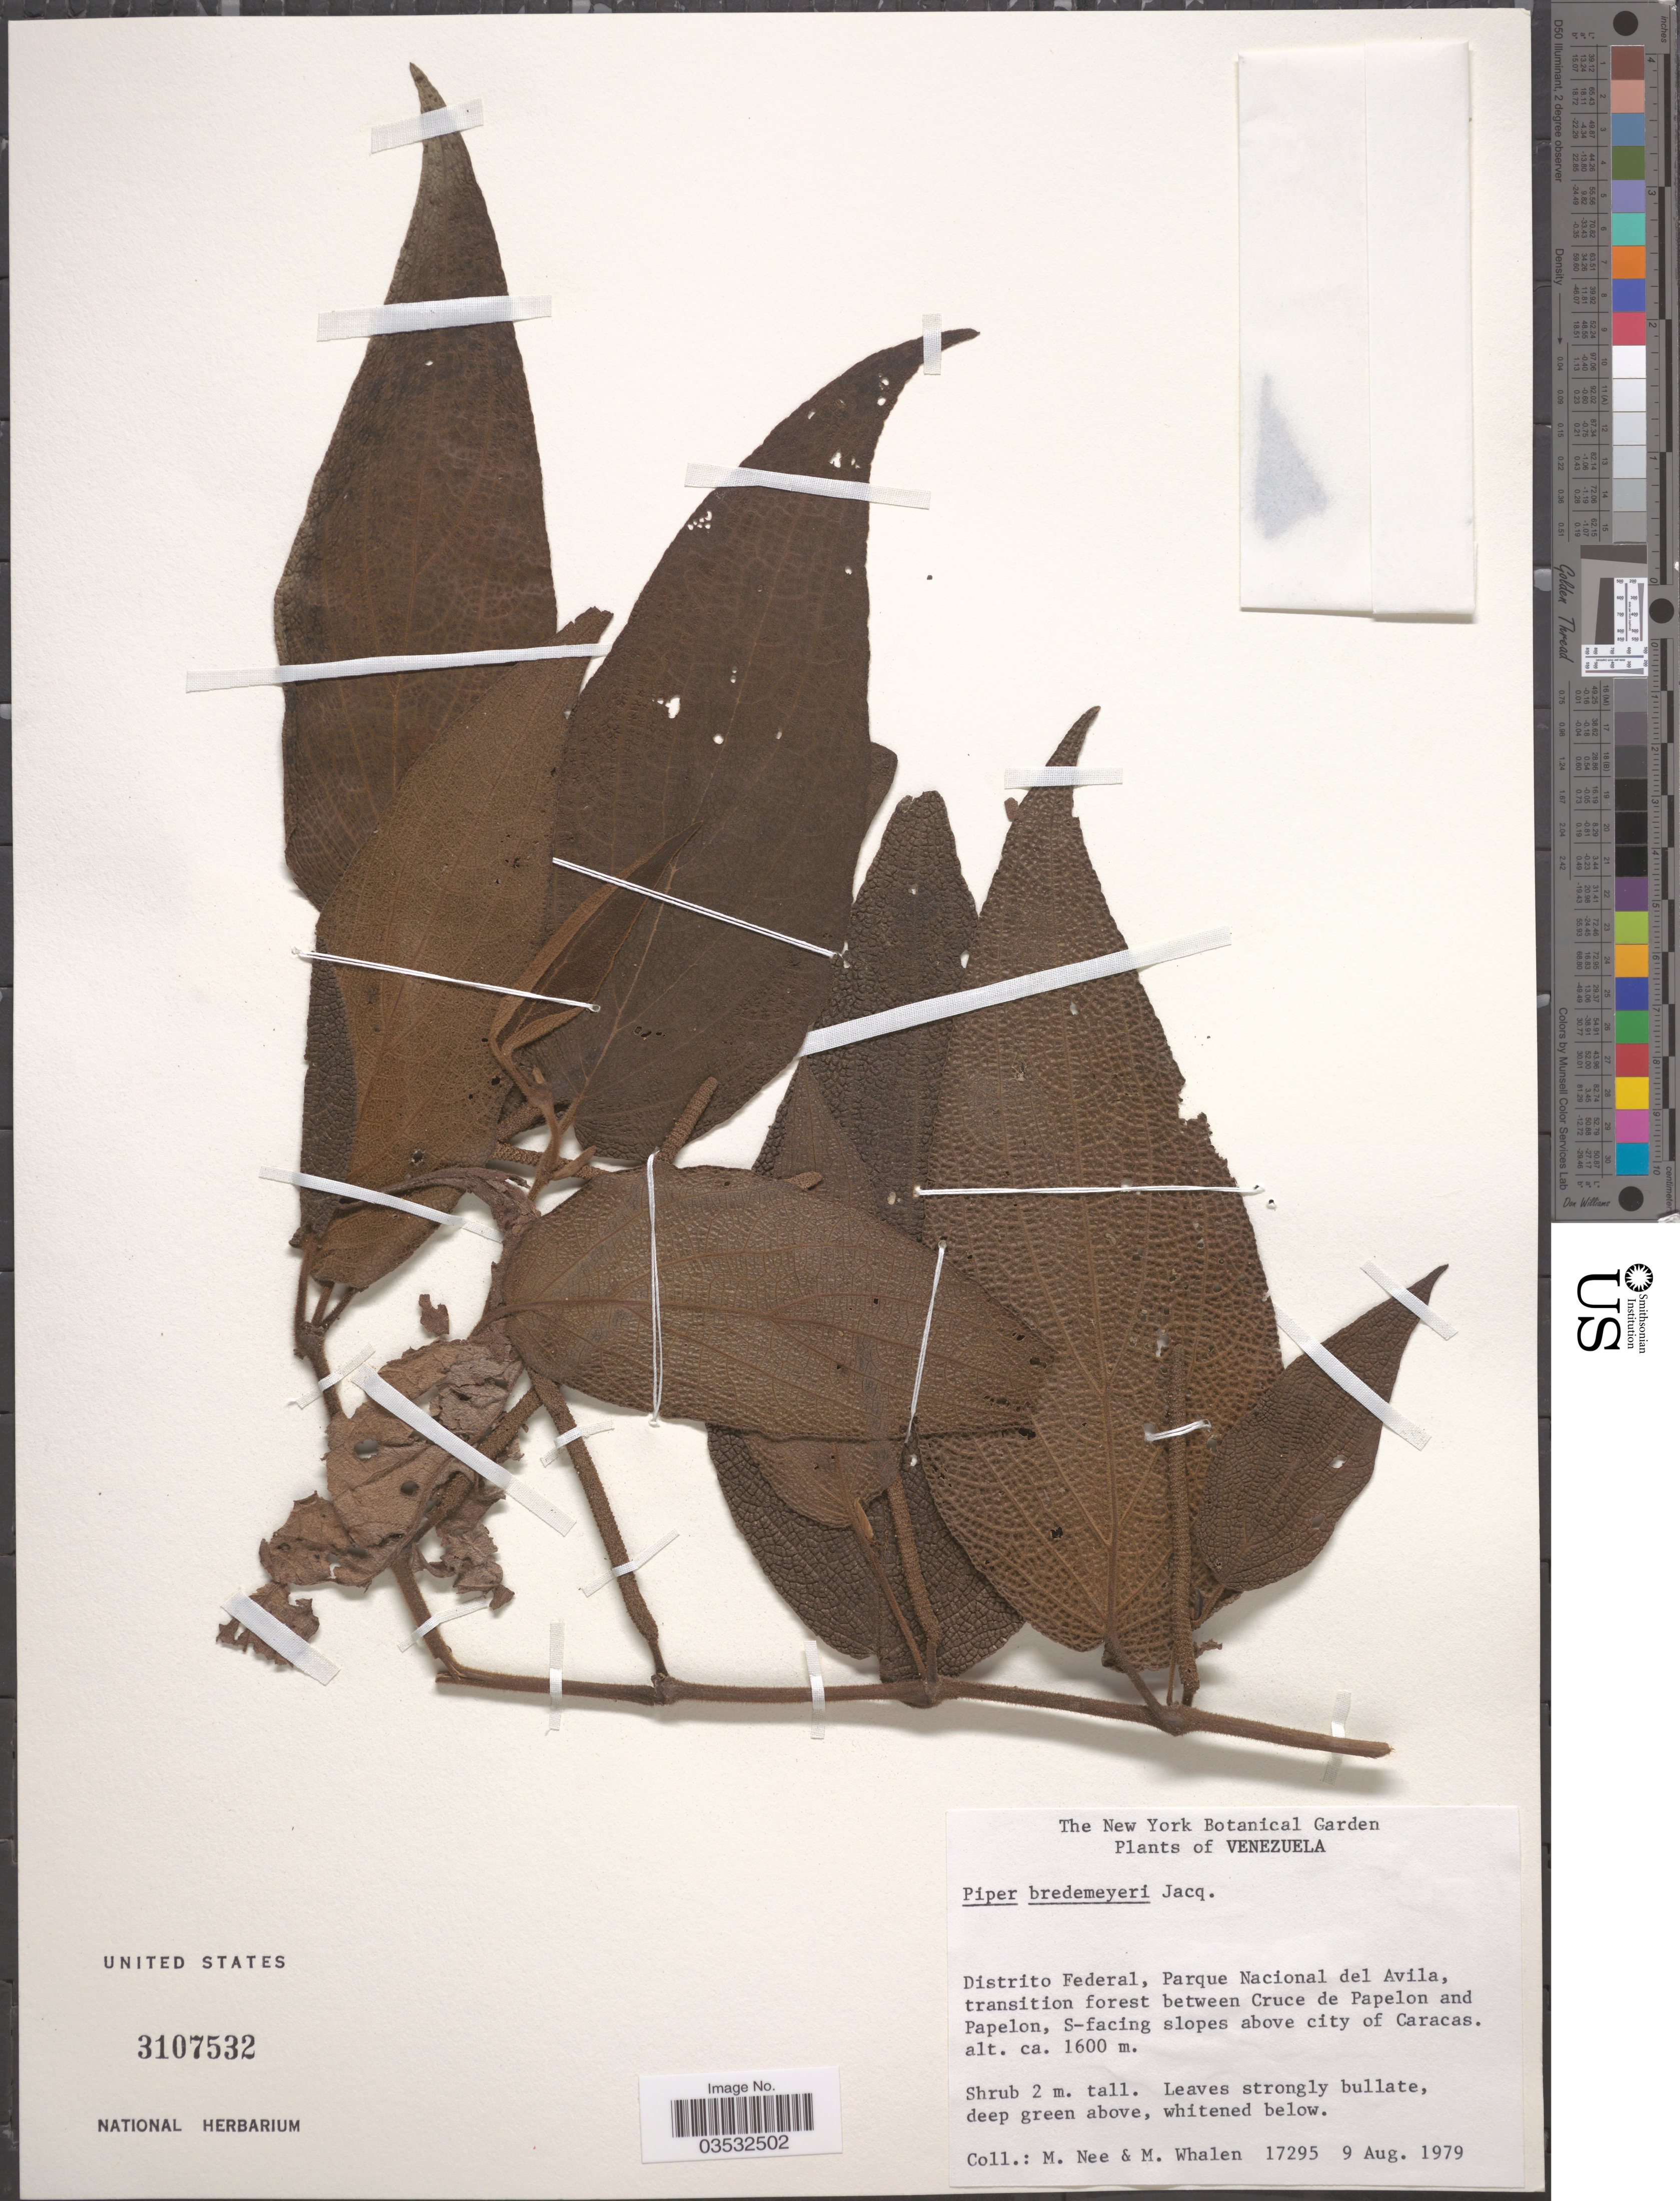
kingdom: Plantae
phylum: Tracheophyta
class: Magnoliopsida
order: Piperales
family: Piperaceae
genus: Piper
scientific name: Piper bredemeyeri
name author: J. Jacq.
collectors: M. Nee & M. Whalen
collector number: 17295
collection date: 1979-08-09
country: Venezuela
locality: Distrito Federal, Parque Nacional del Avila, transition forest between Cruce de Papelon and Papelon, S-facing slopes above city of Caracas.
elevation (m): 1600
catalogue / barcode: US 3107532